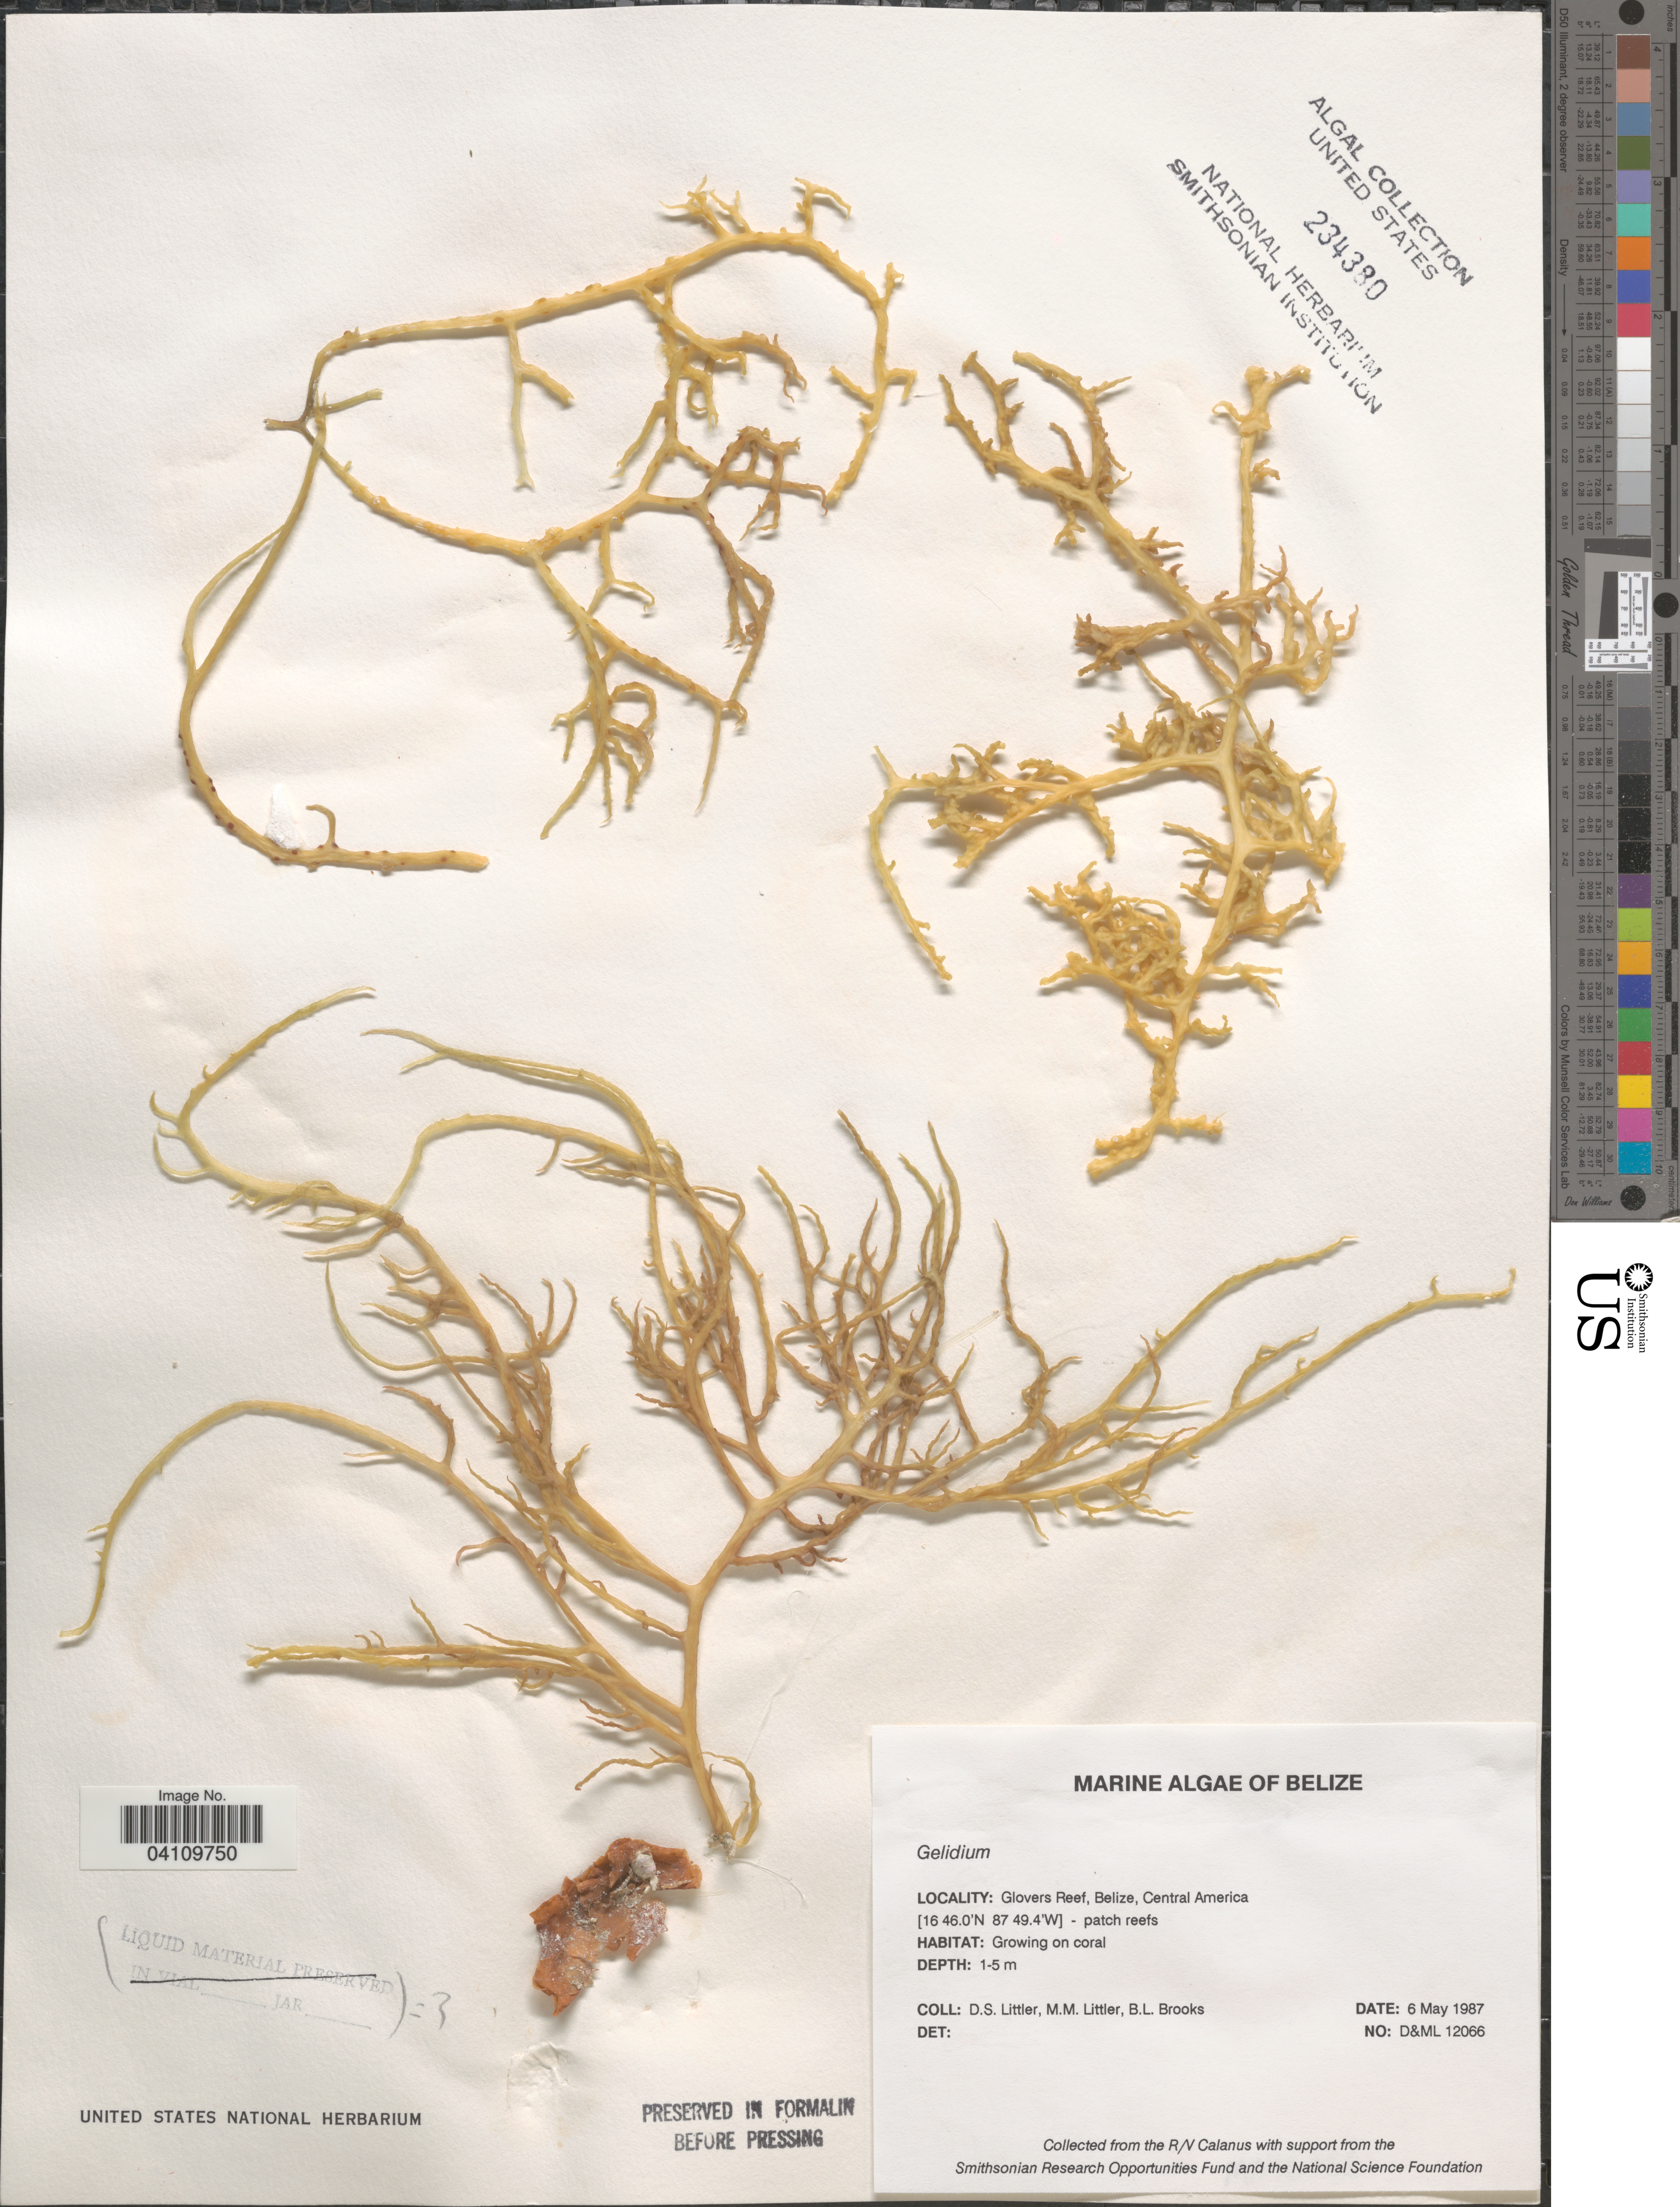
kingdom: Plantae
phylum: Rhodophyta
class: Florideophyceae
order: Gigartinales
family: Solieriaceae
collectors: D. S. Littler & B. Brooks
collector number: D&ML 12066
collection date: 1987-05-06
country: Belize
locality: Glovers Reef.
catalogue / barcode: US 234380